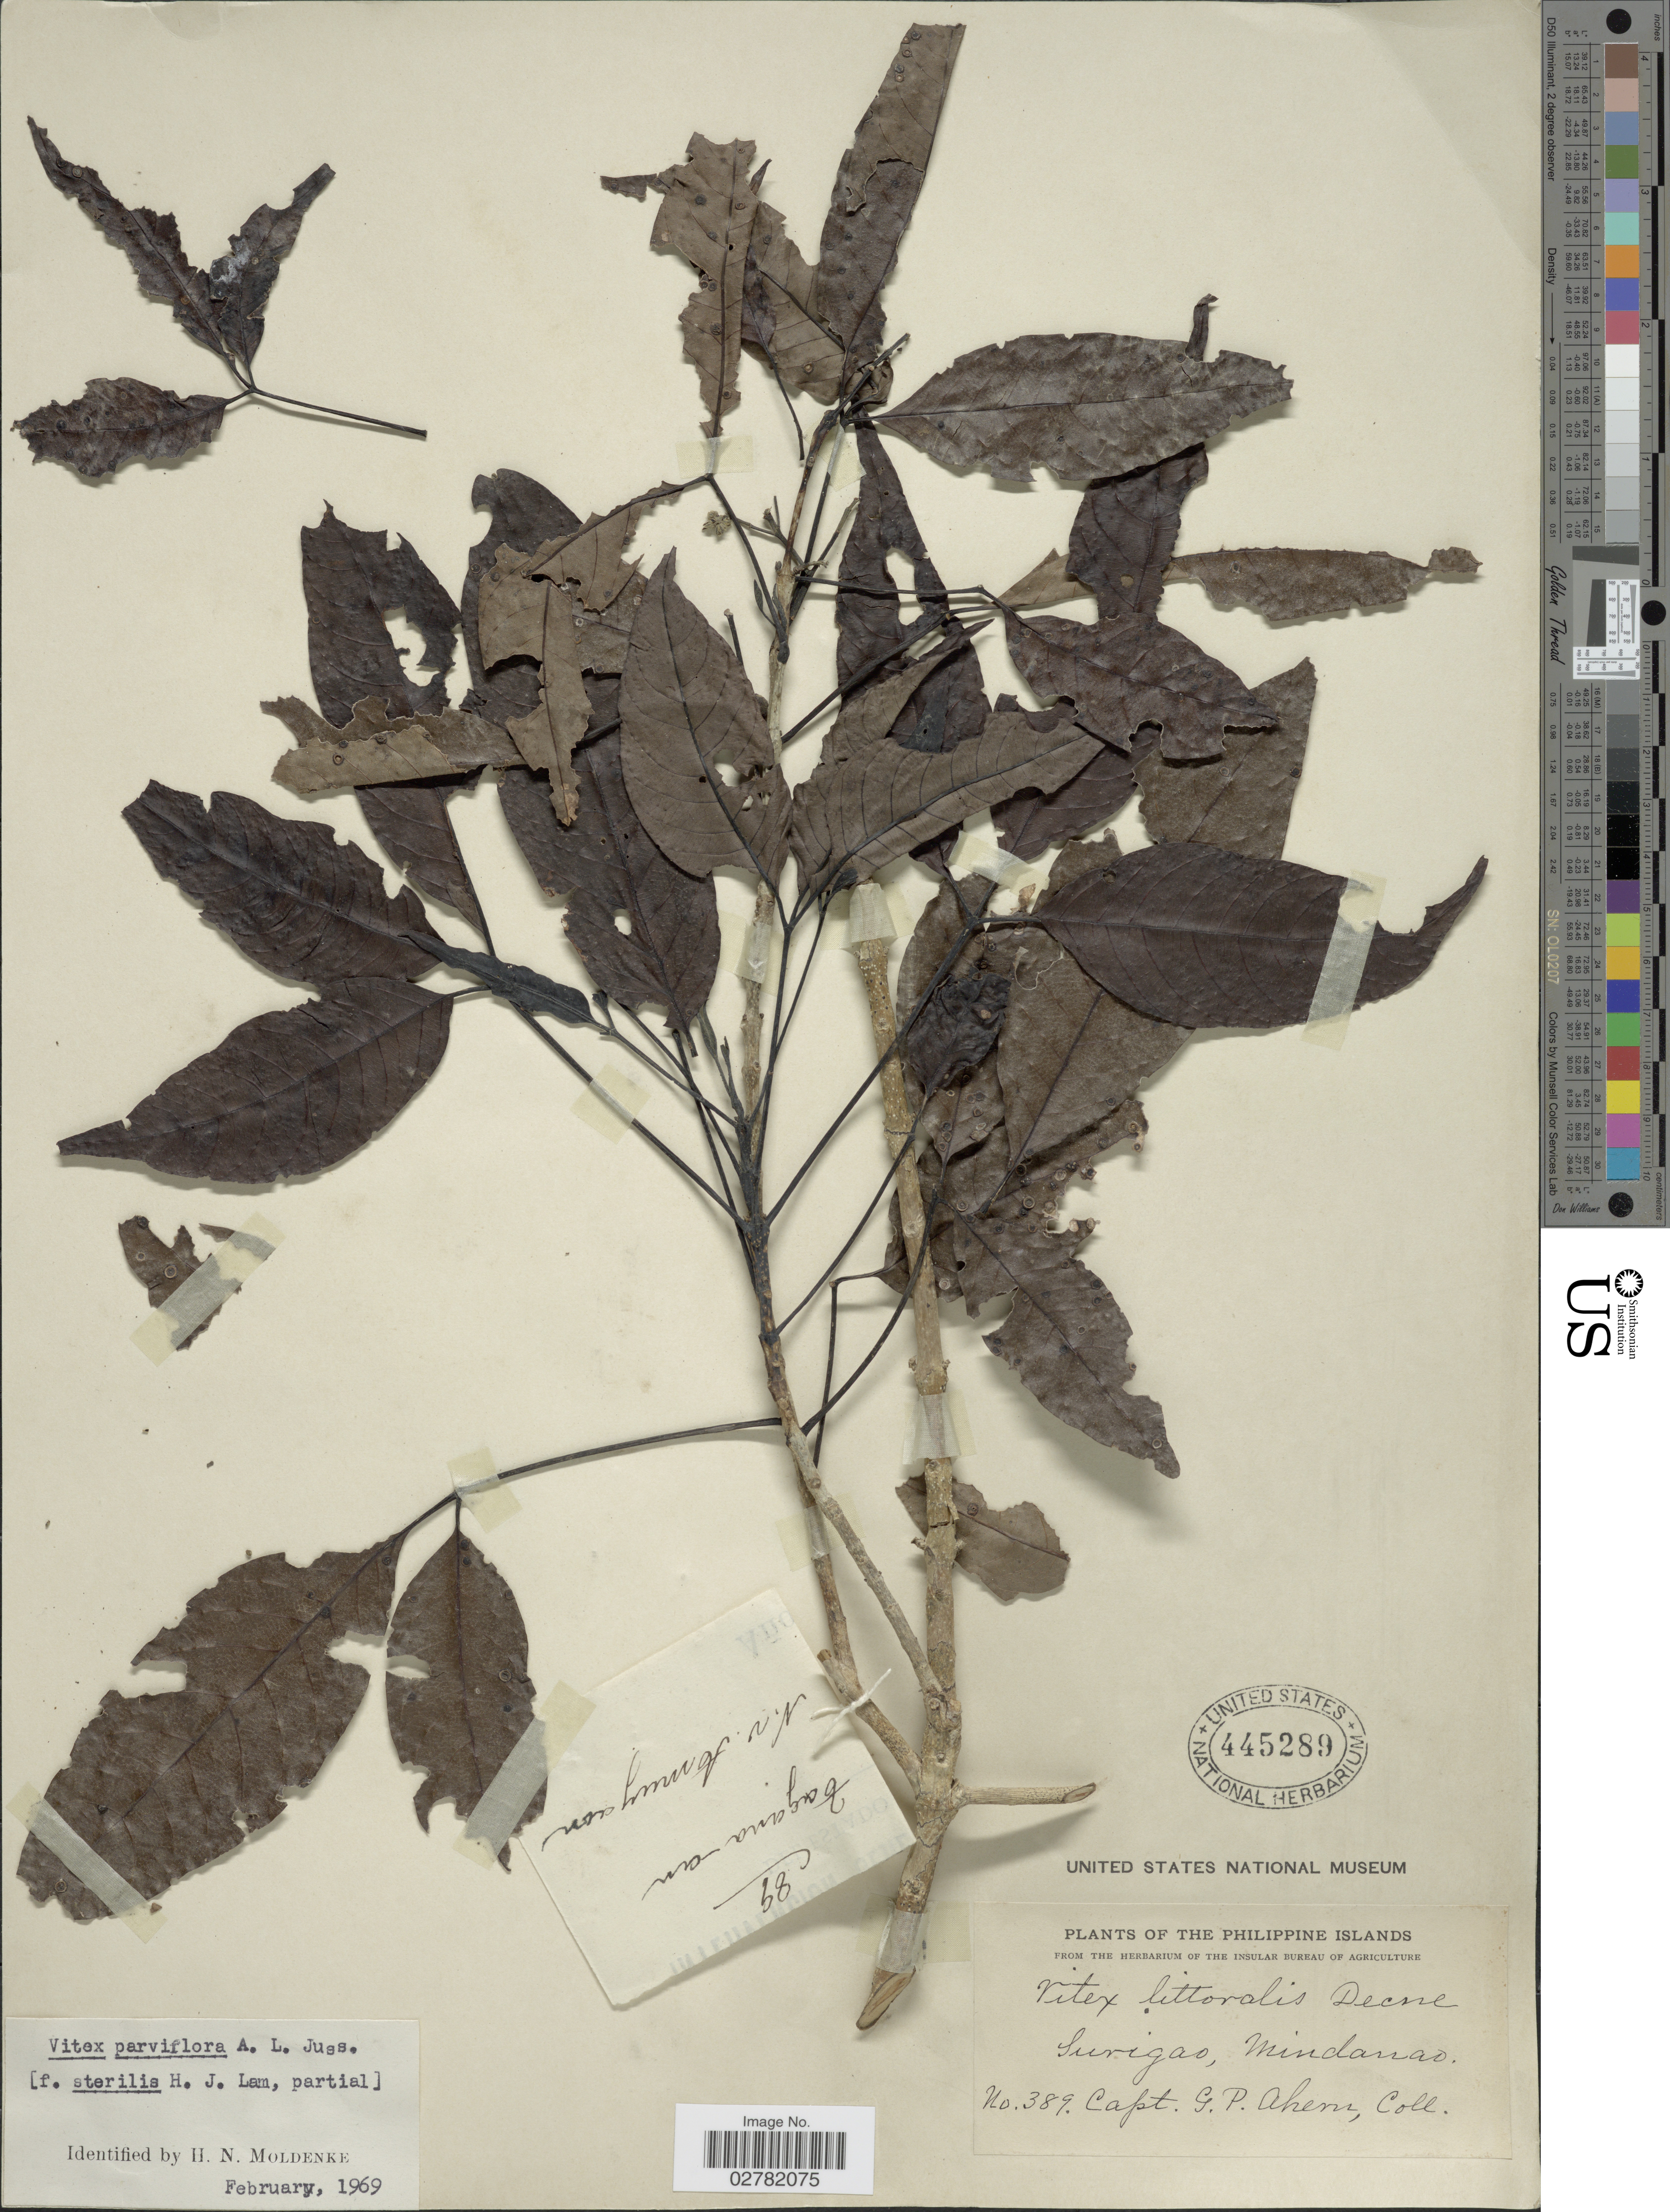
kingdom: Plantae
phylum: Tracheophyta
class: Magnoliopsida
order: Lamiales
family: Lamiaceae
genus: Vitex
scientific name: Vitex parviflora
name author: Juss.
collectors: G. Ahern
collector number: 389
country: Philippines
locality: Philippine Islands. Surigao. Mindanao.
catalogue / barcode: US 445289